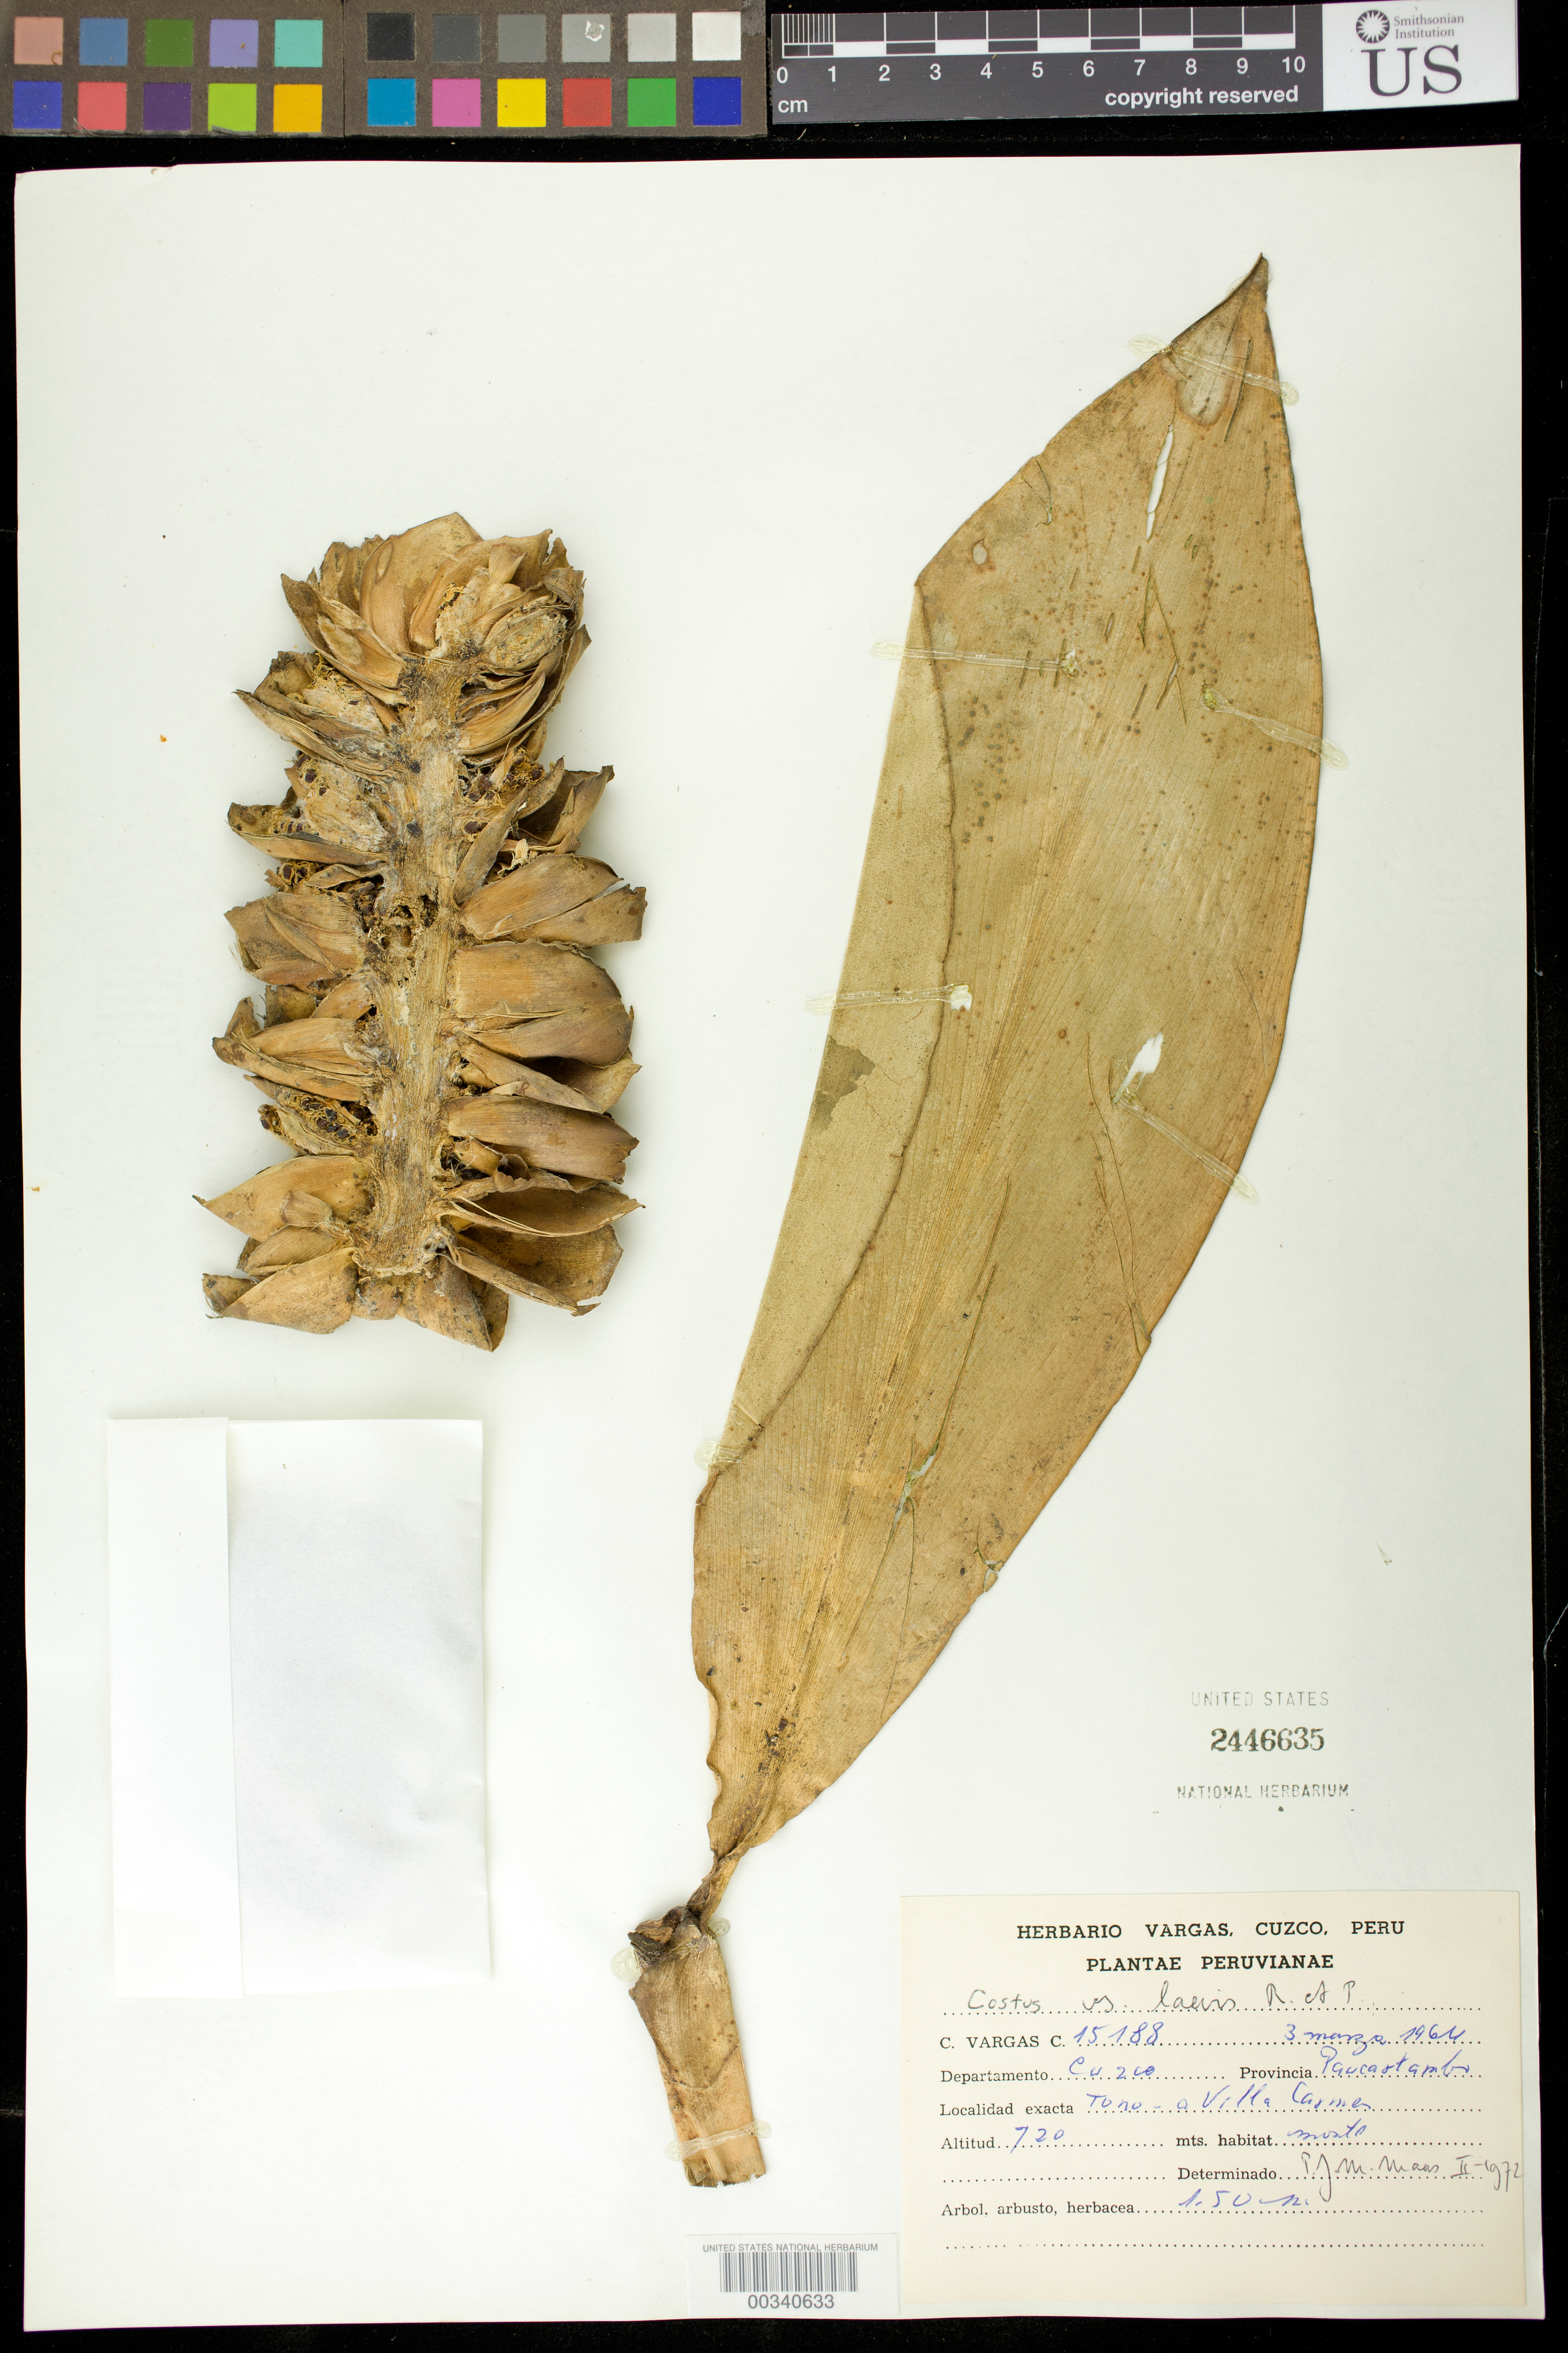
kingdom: Plantae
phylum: Tracheophyta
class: Liliopsida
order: Zingiberales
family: Costaceae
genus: Costus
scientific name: Costus laevis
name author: Ruiz & Pav.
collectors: C. Vargas Calderón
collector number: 15188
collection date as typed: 03 Mar 1964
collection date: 1964-03-03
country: Peru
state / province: Cusco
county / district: Paucartambo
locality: Tono - a Villa Carmen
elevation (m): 720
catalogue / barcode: US 2446635